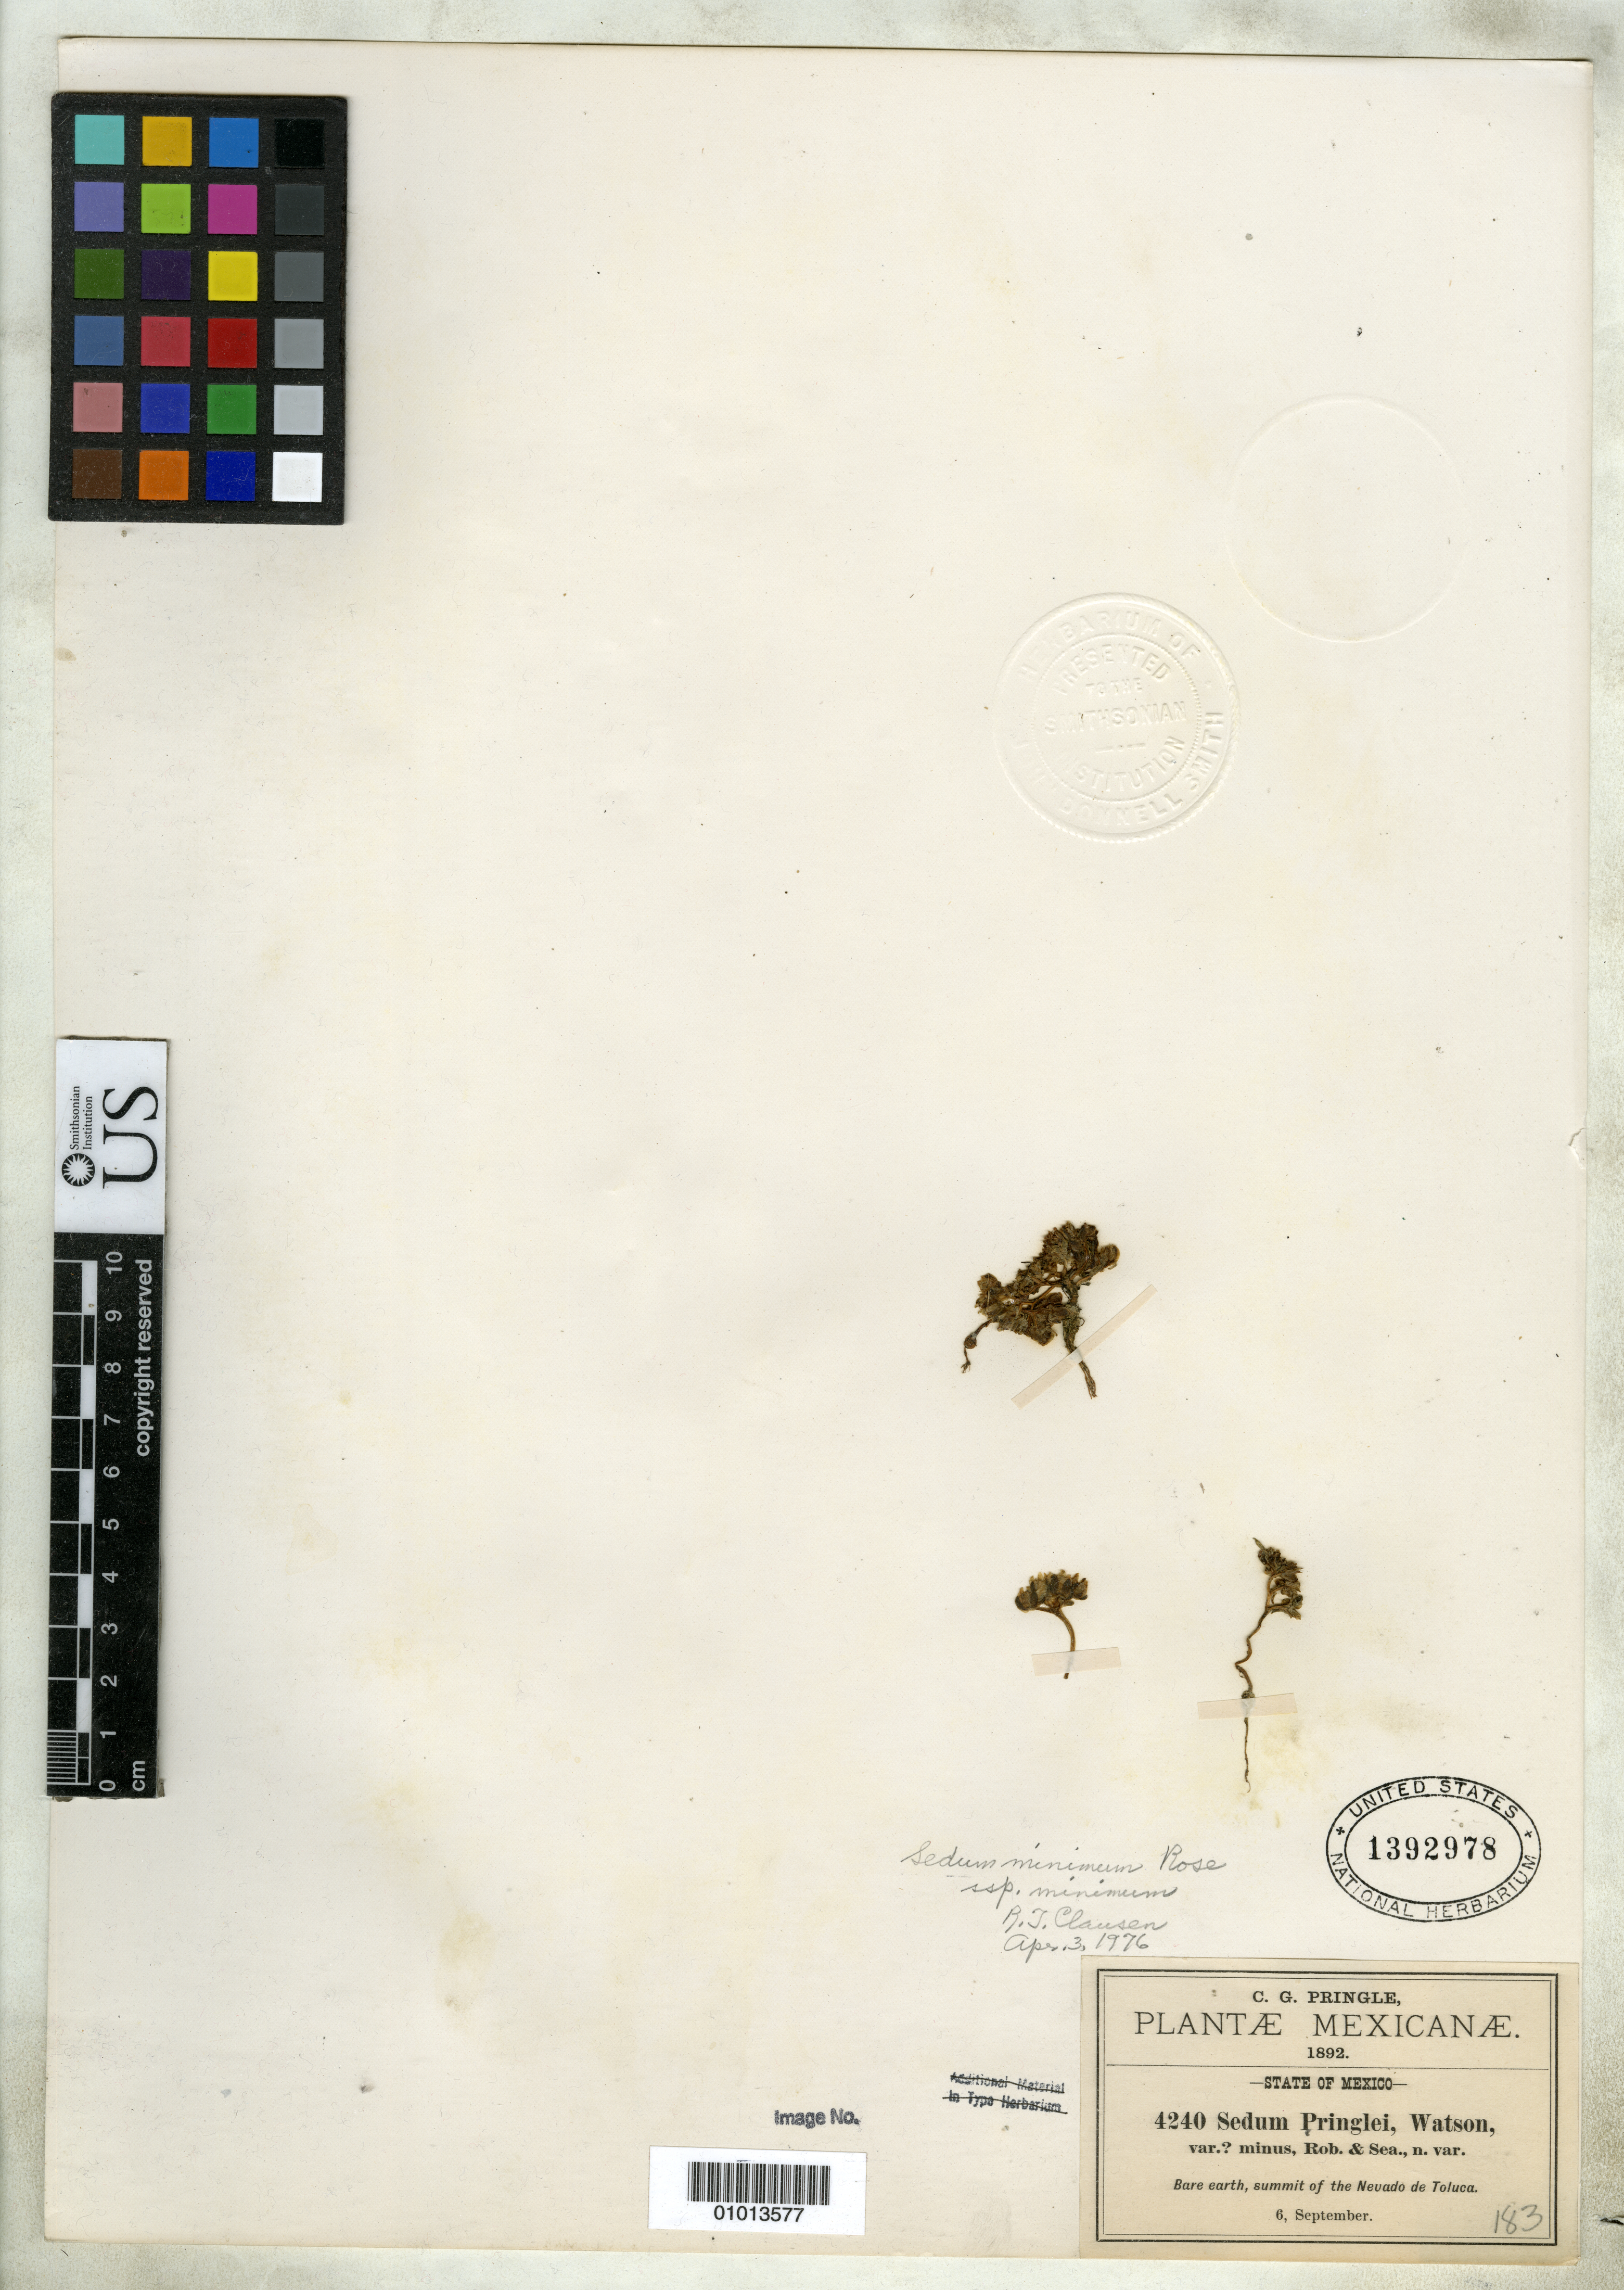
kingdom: Plantae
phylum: Tracheophyta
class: Magnoliopsida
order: Saxifragales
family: Crassulaceae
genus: Sedum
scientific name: Sedum pringlei var. minus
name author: B.L. Rob. & Seaton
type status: Isotype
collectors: C. G. Pringle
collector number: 4240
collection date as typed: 06 Sep 1892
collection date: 1892-09-06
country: Mexico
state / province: México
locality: Summit of the Nevado de Toluca.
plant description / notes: Also a type of Sedum minimum Rose, nom. nov.; Specimen ex John Donnell Smith herbarium.; Replacement name for Sedum pringlei var. minus B.L. Robinson & Seaton (1893), non Sedum minus Haw. (1825).; Also a type of Sedum pringlei var. minus B.L. Robinson & Seaton.; Specimen ex John Donnell Smith herbarium.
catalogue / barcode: US 1392978